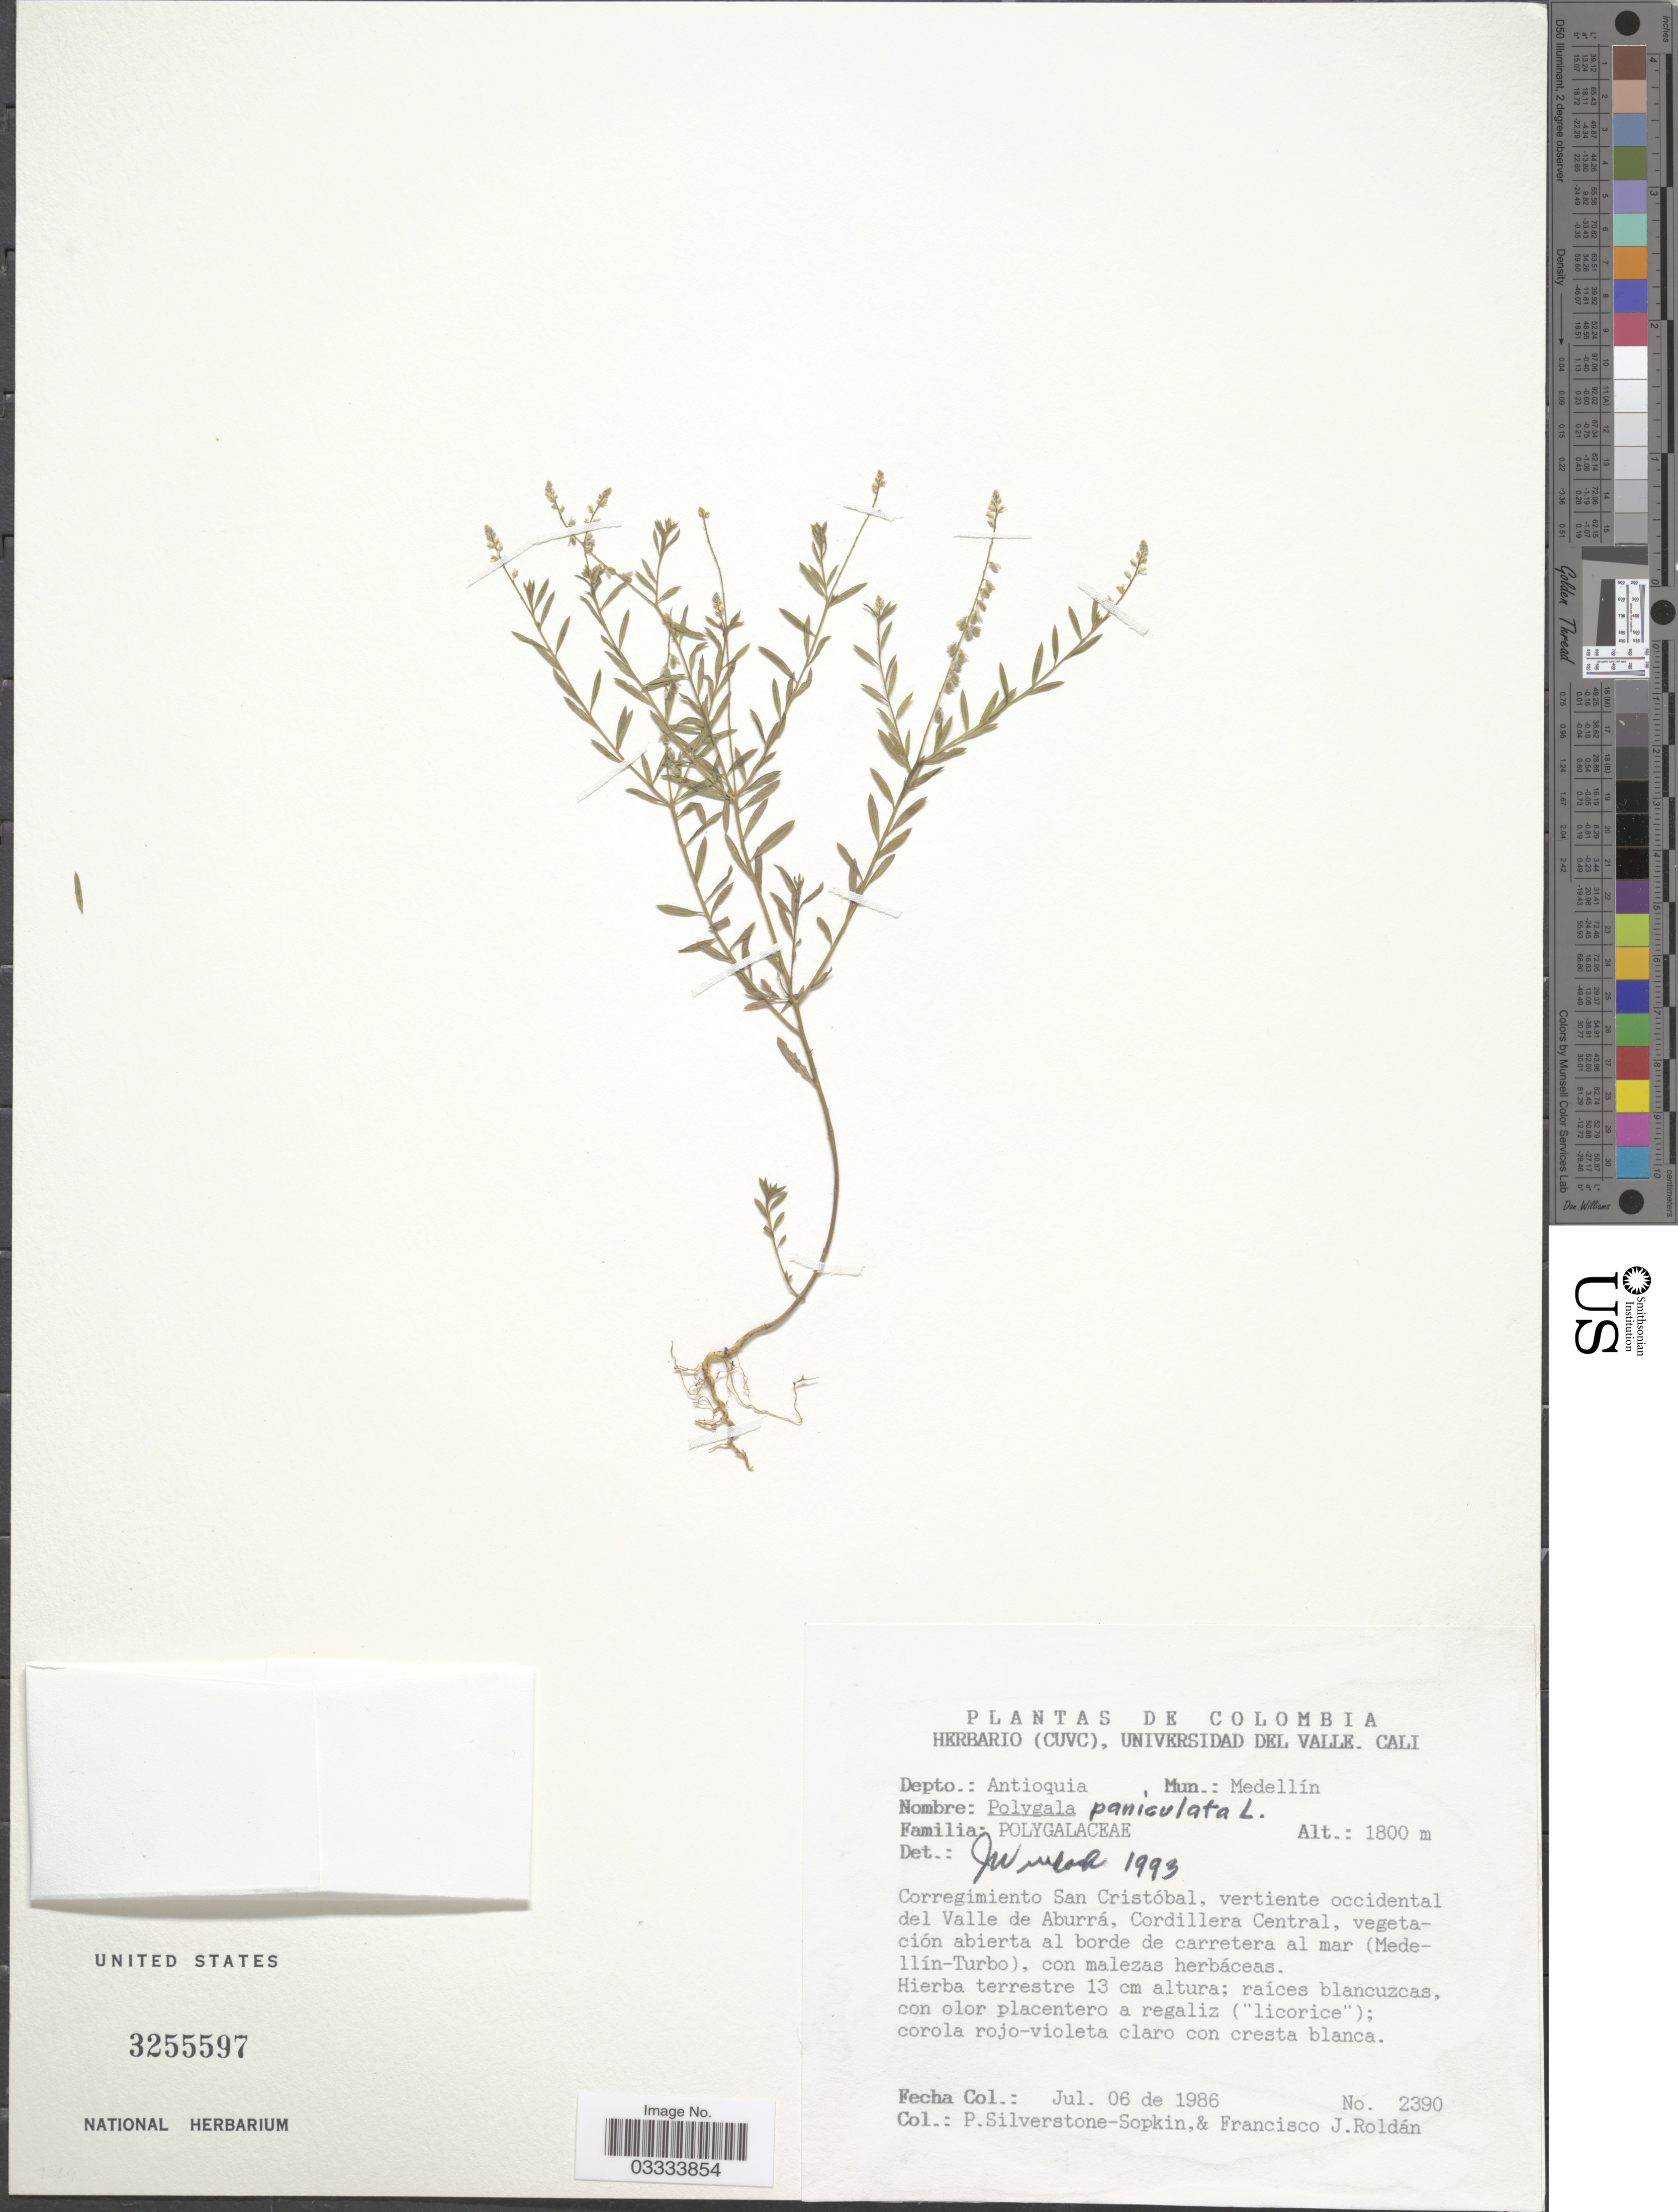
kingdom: Plantae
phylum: Tracheophyta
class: Magnoliopsida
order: Fabales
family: Polygalaceae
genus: Polygala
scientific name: Polygala paniculata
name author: L.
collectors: P. A. Silverstone-Sopkin & F. J. Roldán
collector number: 2390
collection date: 1986-07-06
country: Colombia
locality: Corregimiento San Cristóbal, vertiente occidental del Valle de Aburrá, Cordillera Central, vegetación abierta al borde de carretera al mar (Medellín-Turbo), con malezas herbáceas.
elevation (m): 1800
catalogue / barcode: US 3255597